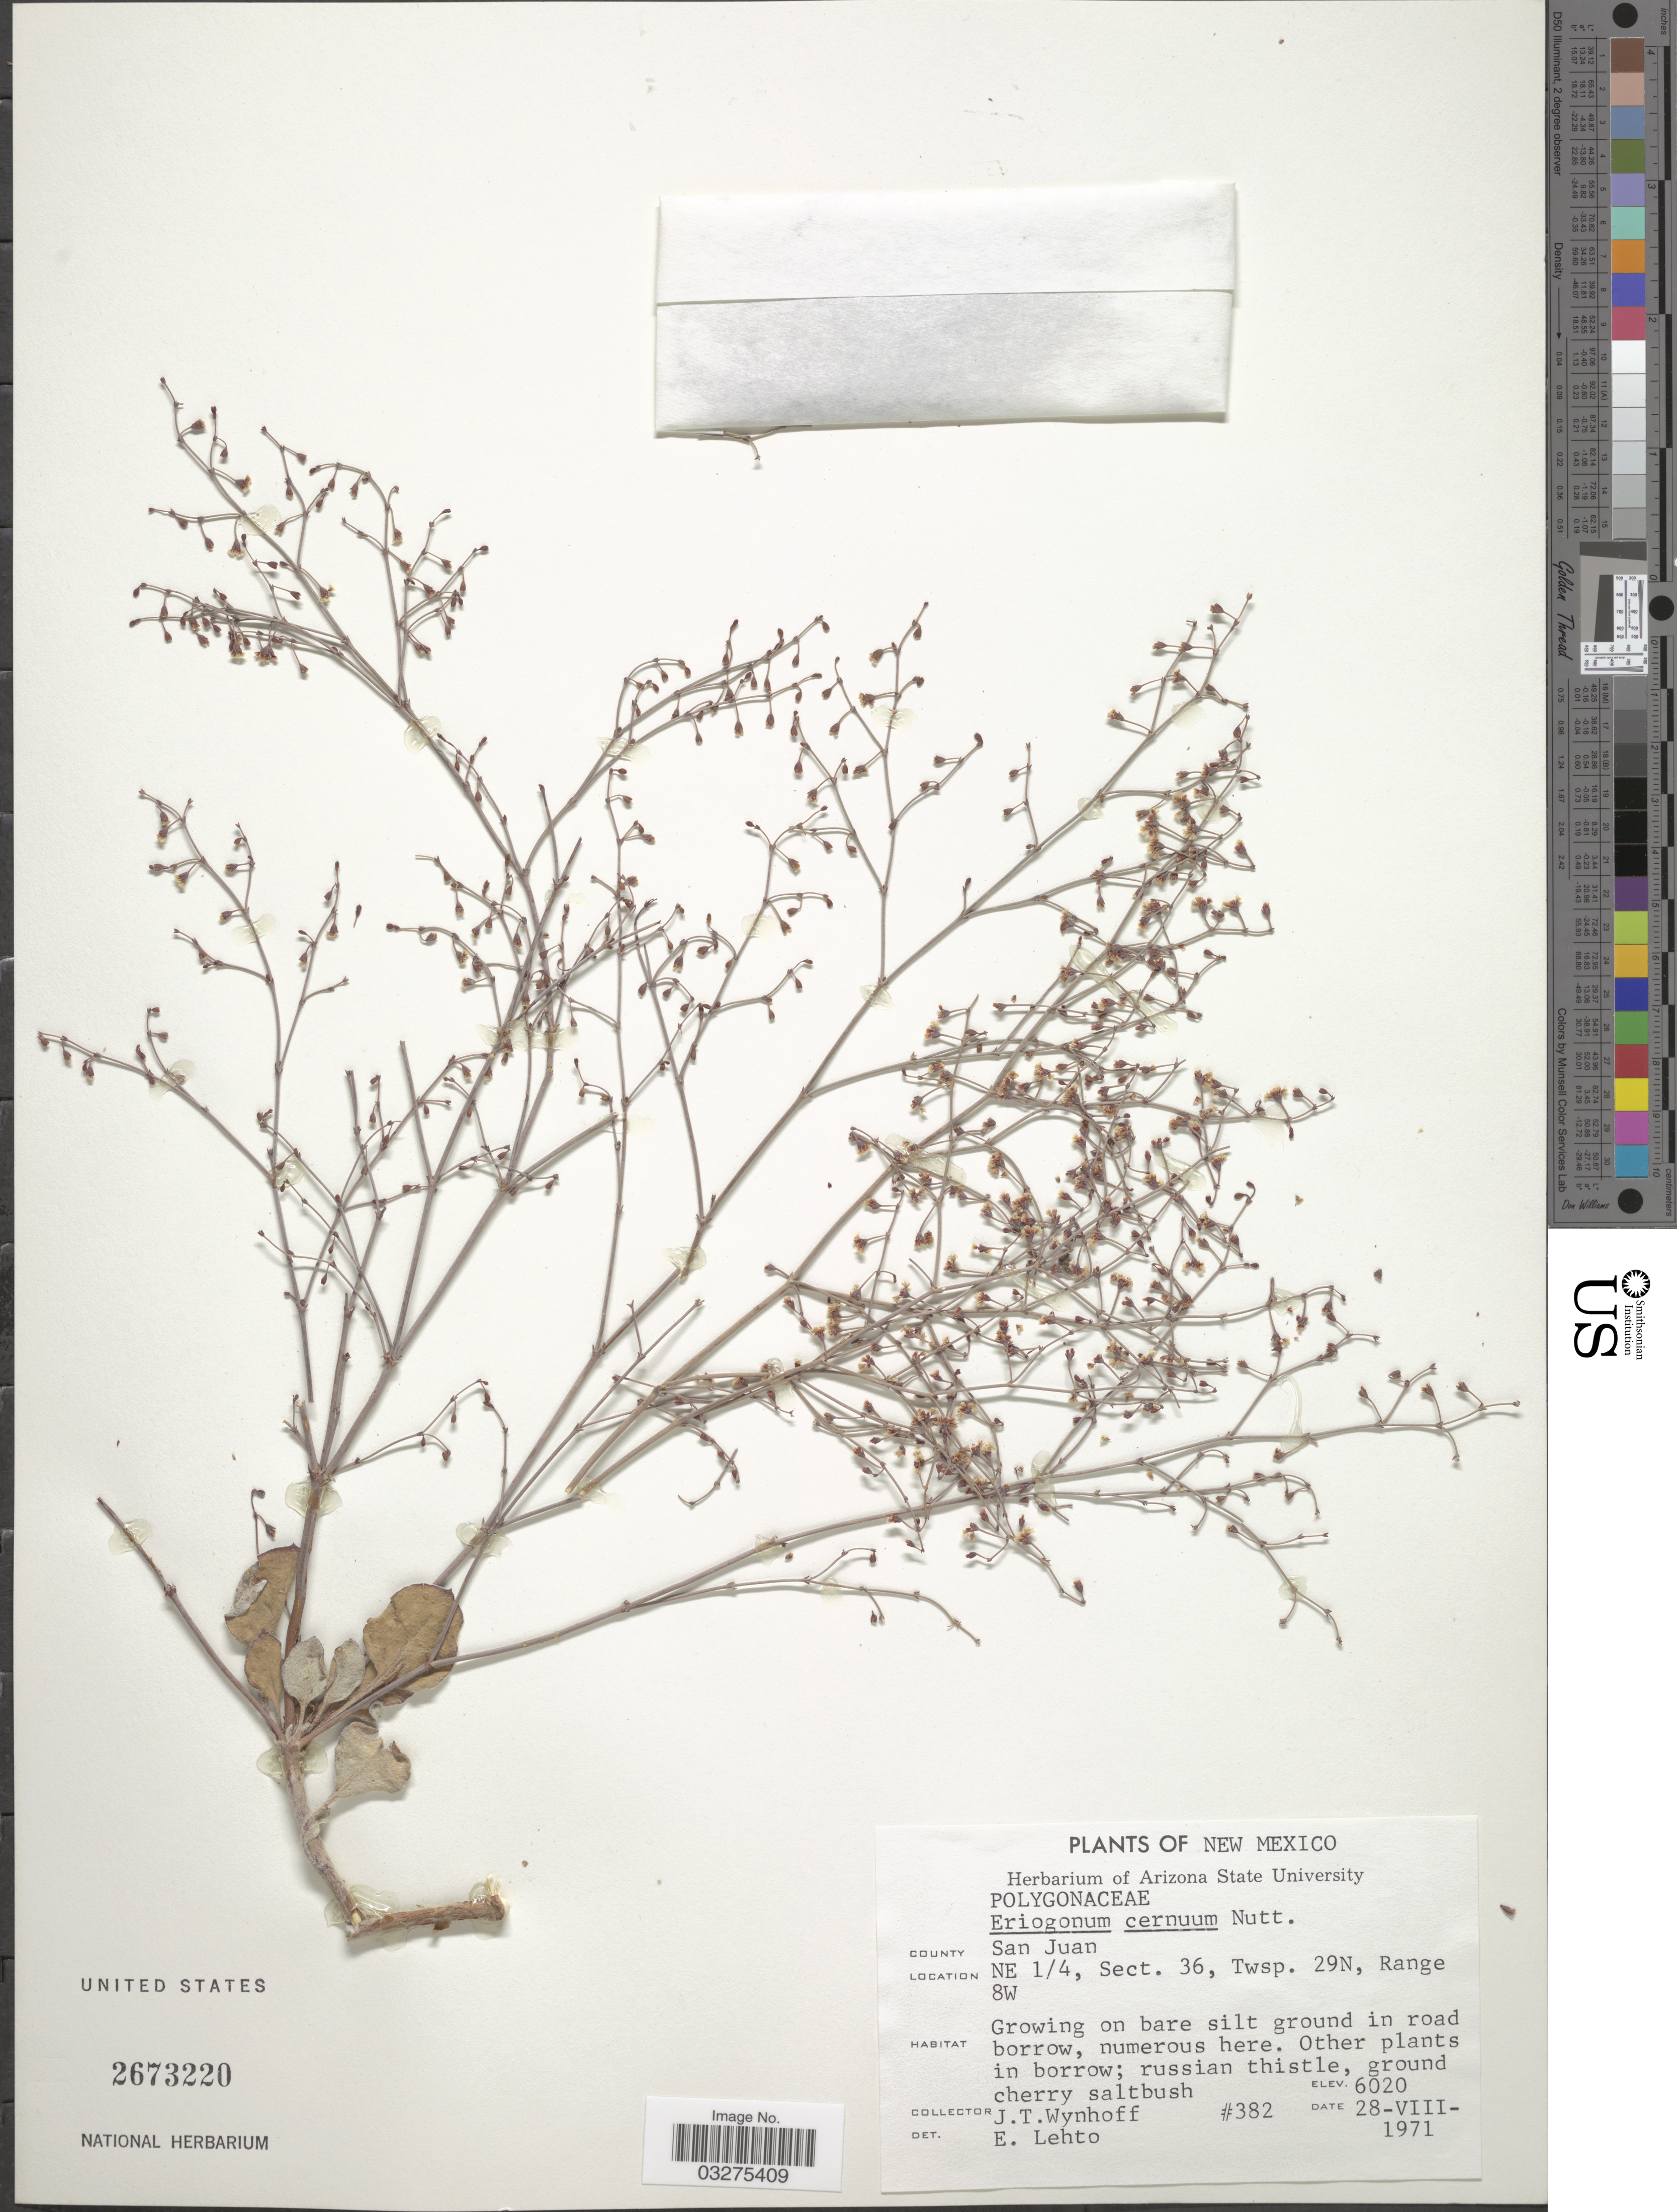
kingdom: Plantae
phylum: Tracheophyta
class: Magnoliopsida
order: Caryophyllales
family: Polygonaceae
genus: Eriogonum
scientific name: Eriogonum cernuum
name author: Nutt.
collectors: J. Wynhoff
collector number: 382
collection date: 1971-08-28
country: United States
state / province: New Mexico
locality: County San Juan. NE ¼, Sect. 36, Twsp. 29N, Range 8W.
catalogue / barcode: US 2673220